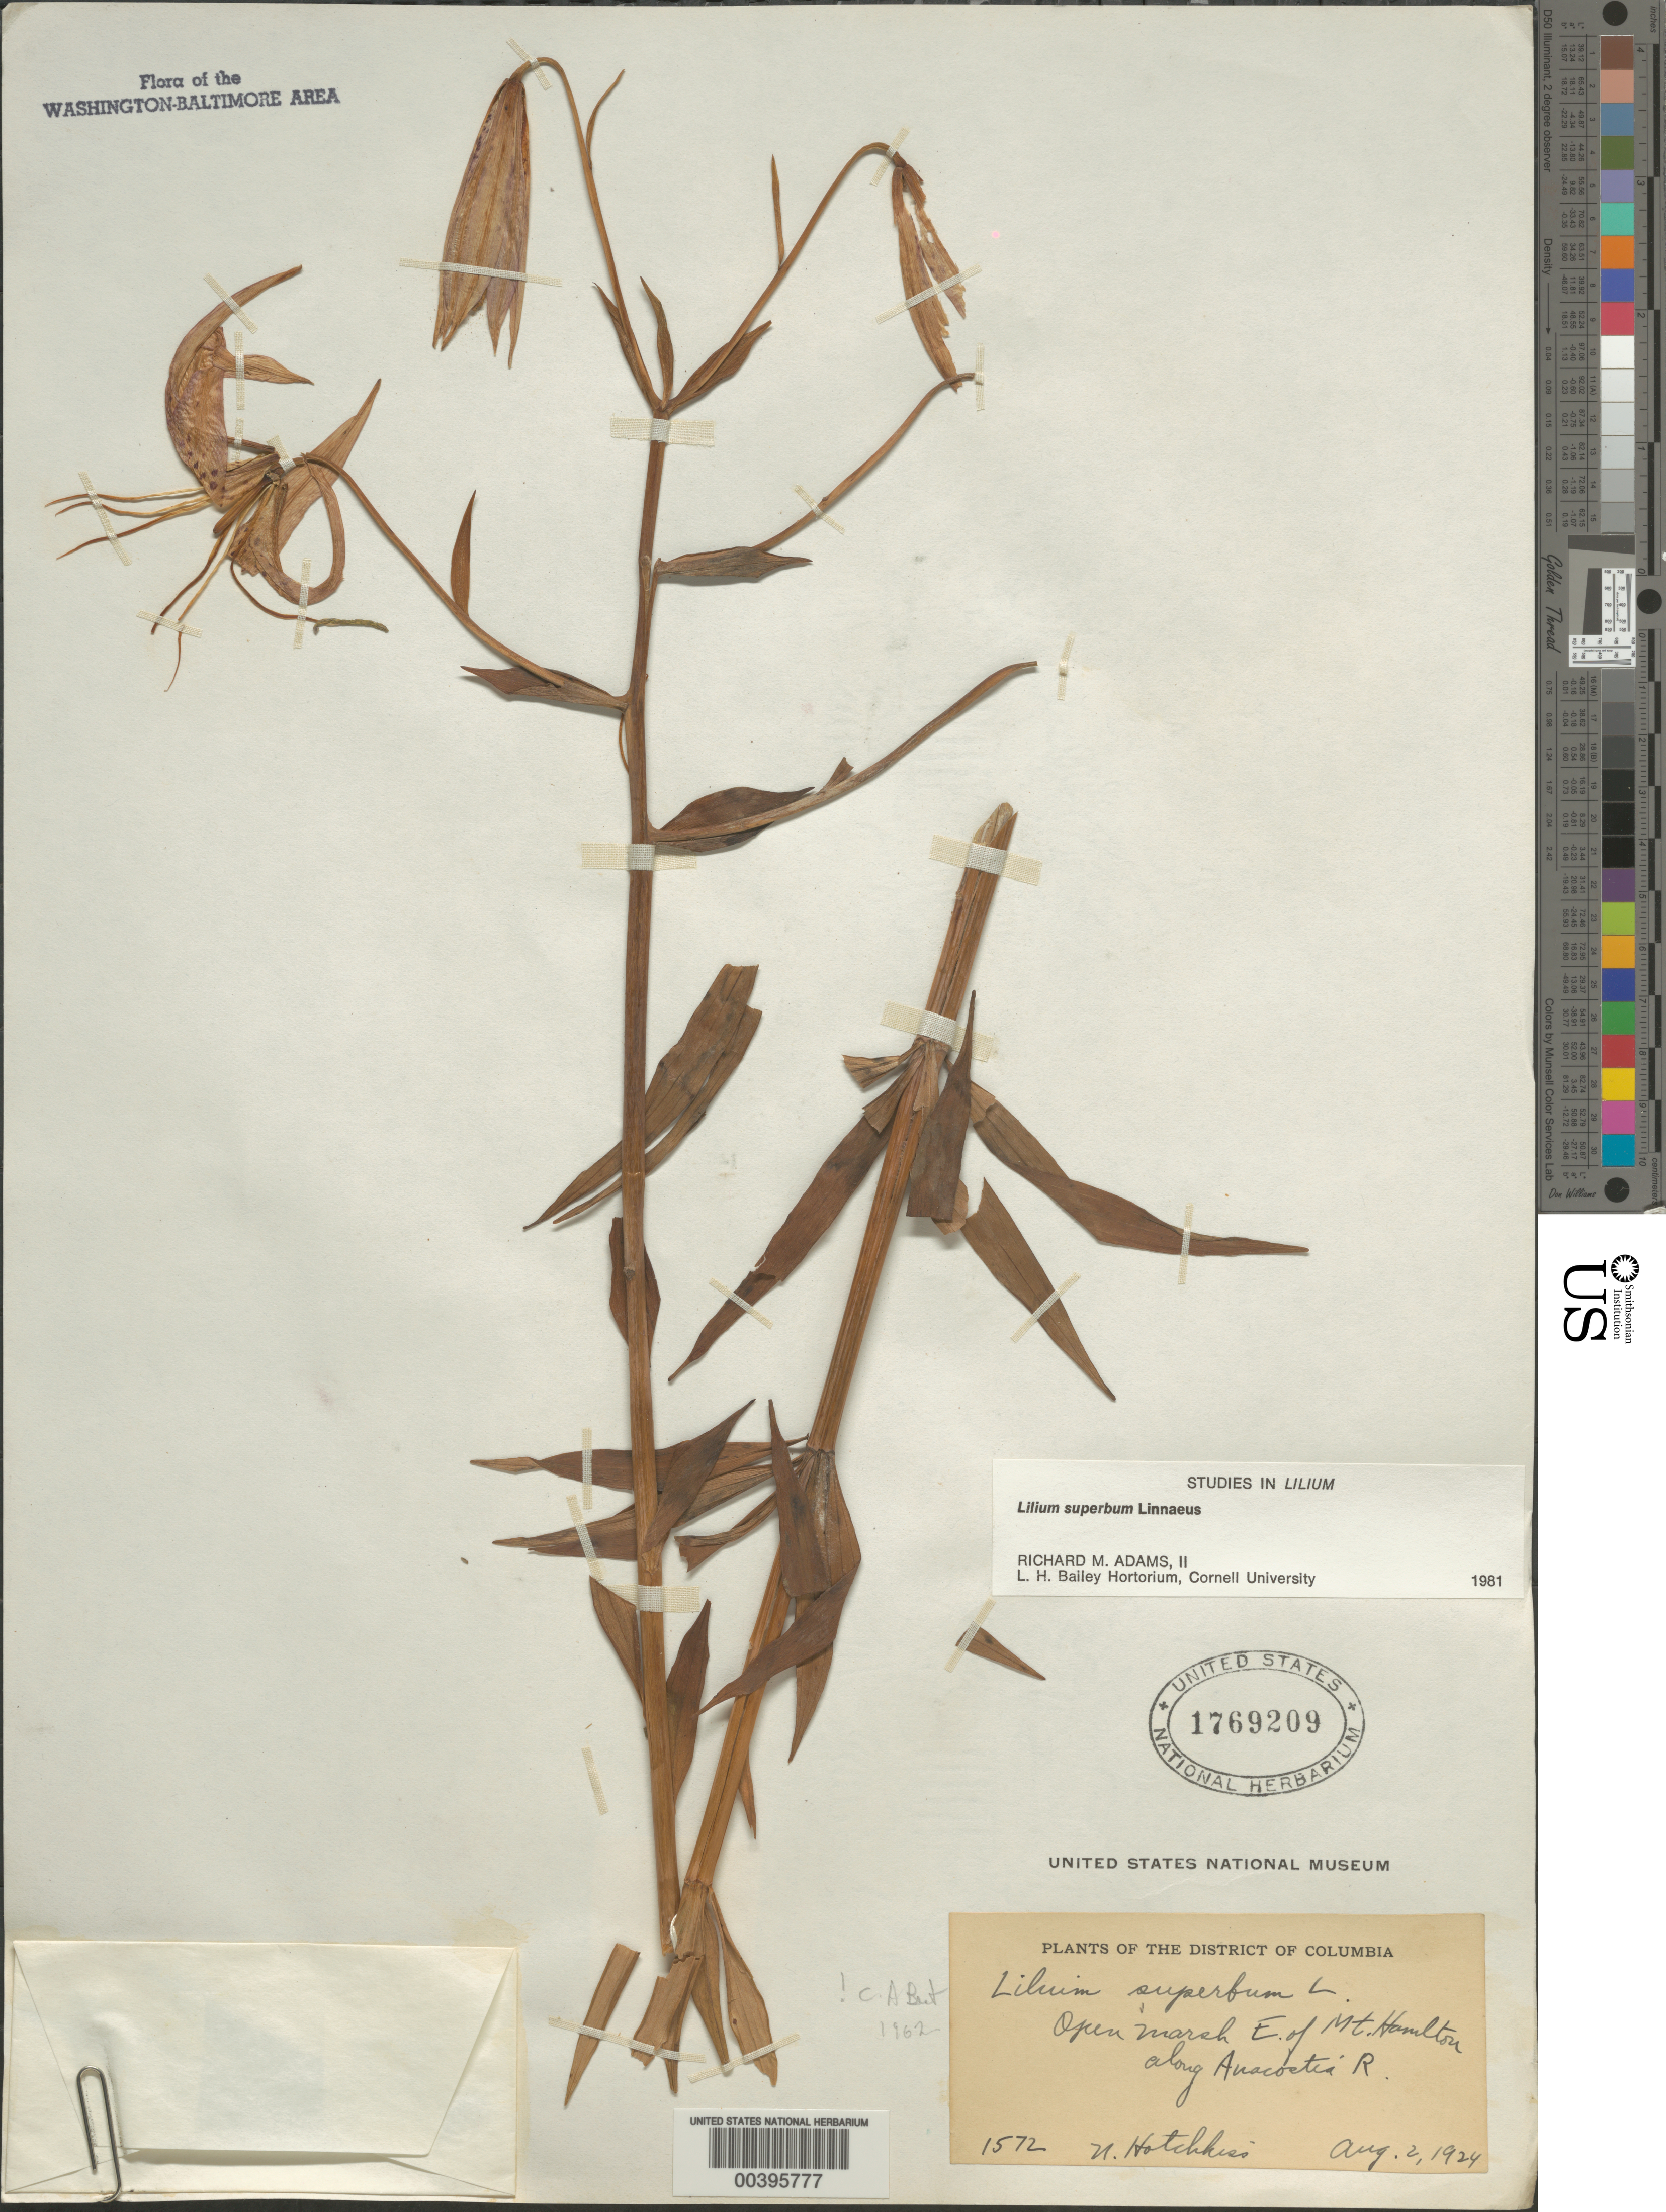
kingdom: Plantae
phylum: Tracheophyta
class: Liliopsida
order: Liliales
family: Liliaceae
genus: Lilium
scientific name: Lilium superbum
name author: L.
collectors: N. Hotchkiss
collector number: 1572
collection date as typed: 02 Aug 1924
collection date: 1924-08-02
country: United States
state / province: District of Columbia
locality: East of Mount Hamilton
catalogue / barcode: US 1769209